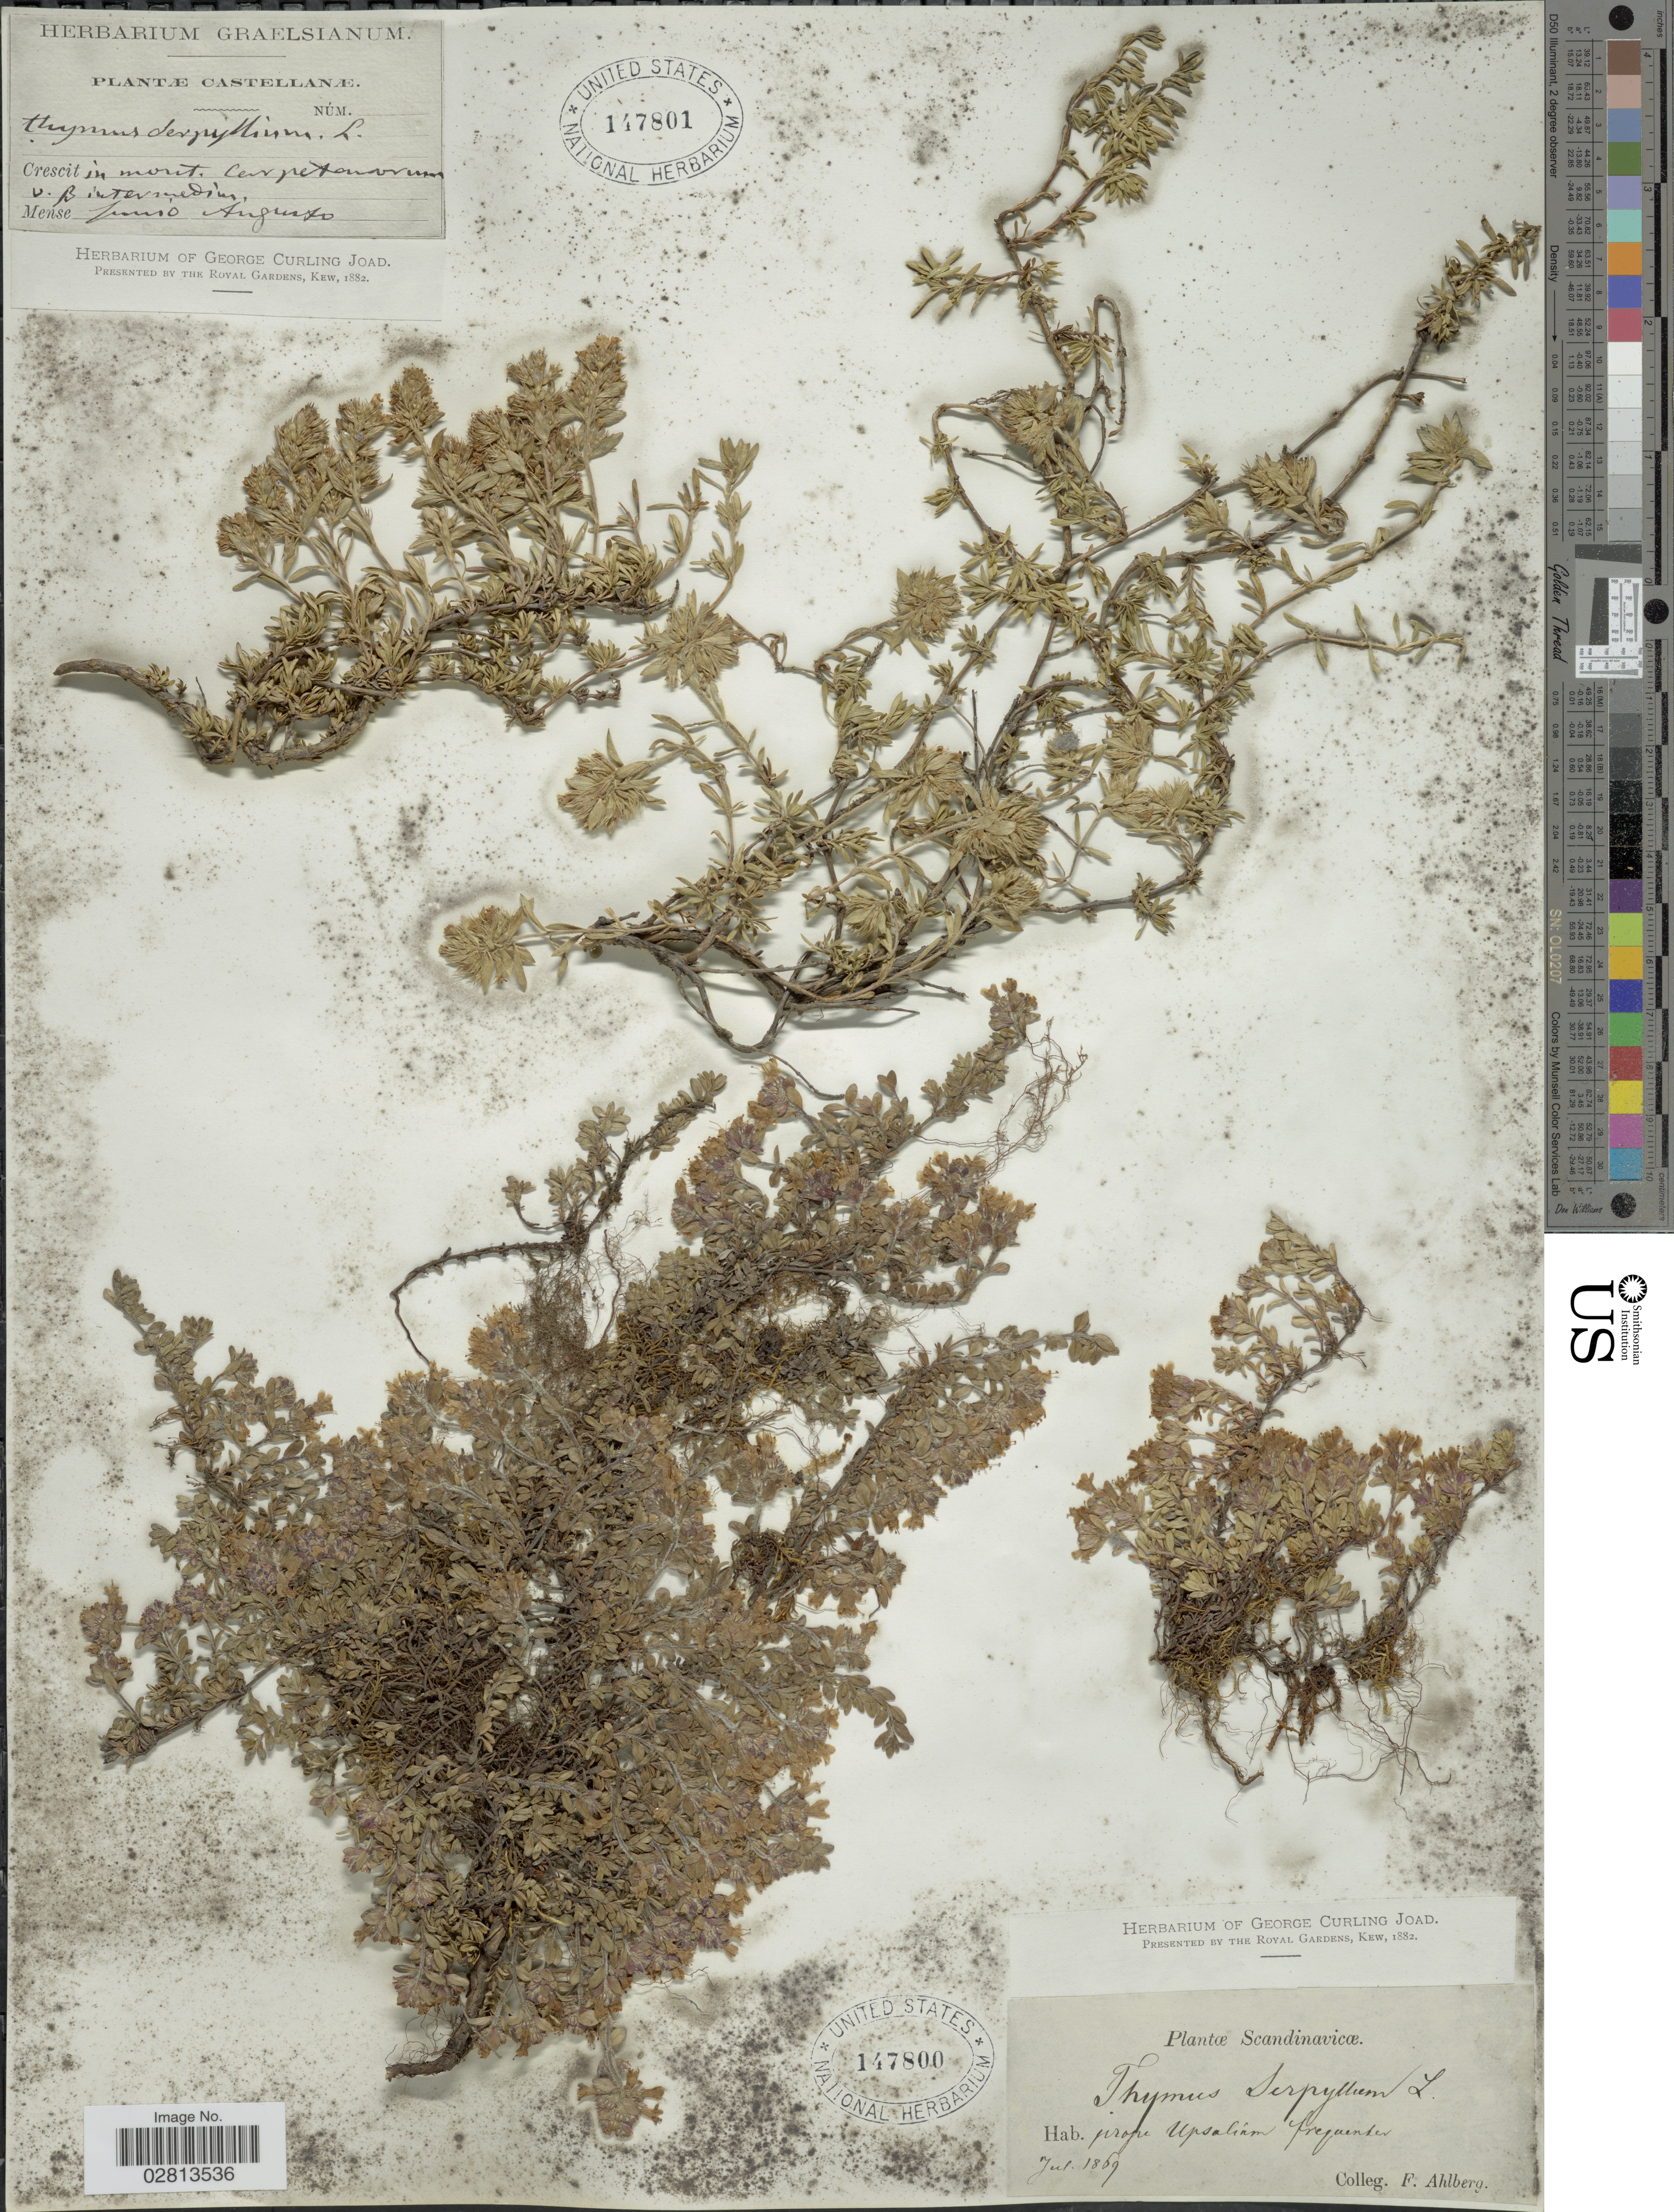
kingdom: Plantae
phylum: Tracheophyta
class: Magnoliopsida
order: Lamiales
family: Lamiaceae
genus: Thymus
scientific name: Thymus serpyllum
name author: L.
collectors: ex Herb. Graelsianum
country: Spain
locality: Castellanæ. In mont. cerpetourum v. B inter medim.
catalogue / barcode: US 147801-2